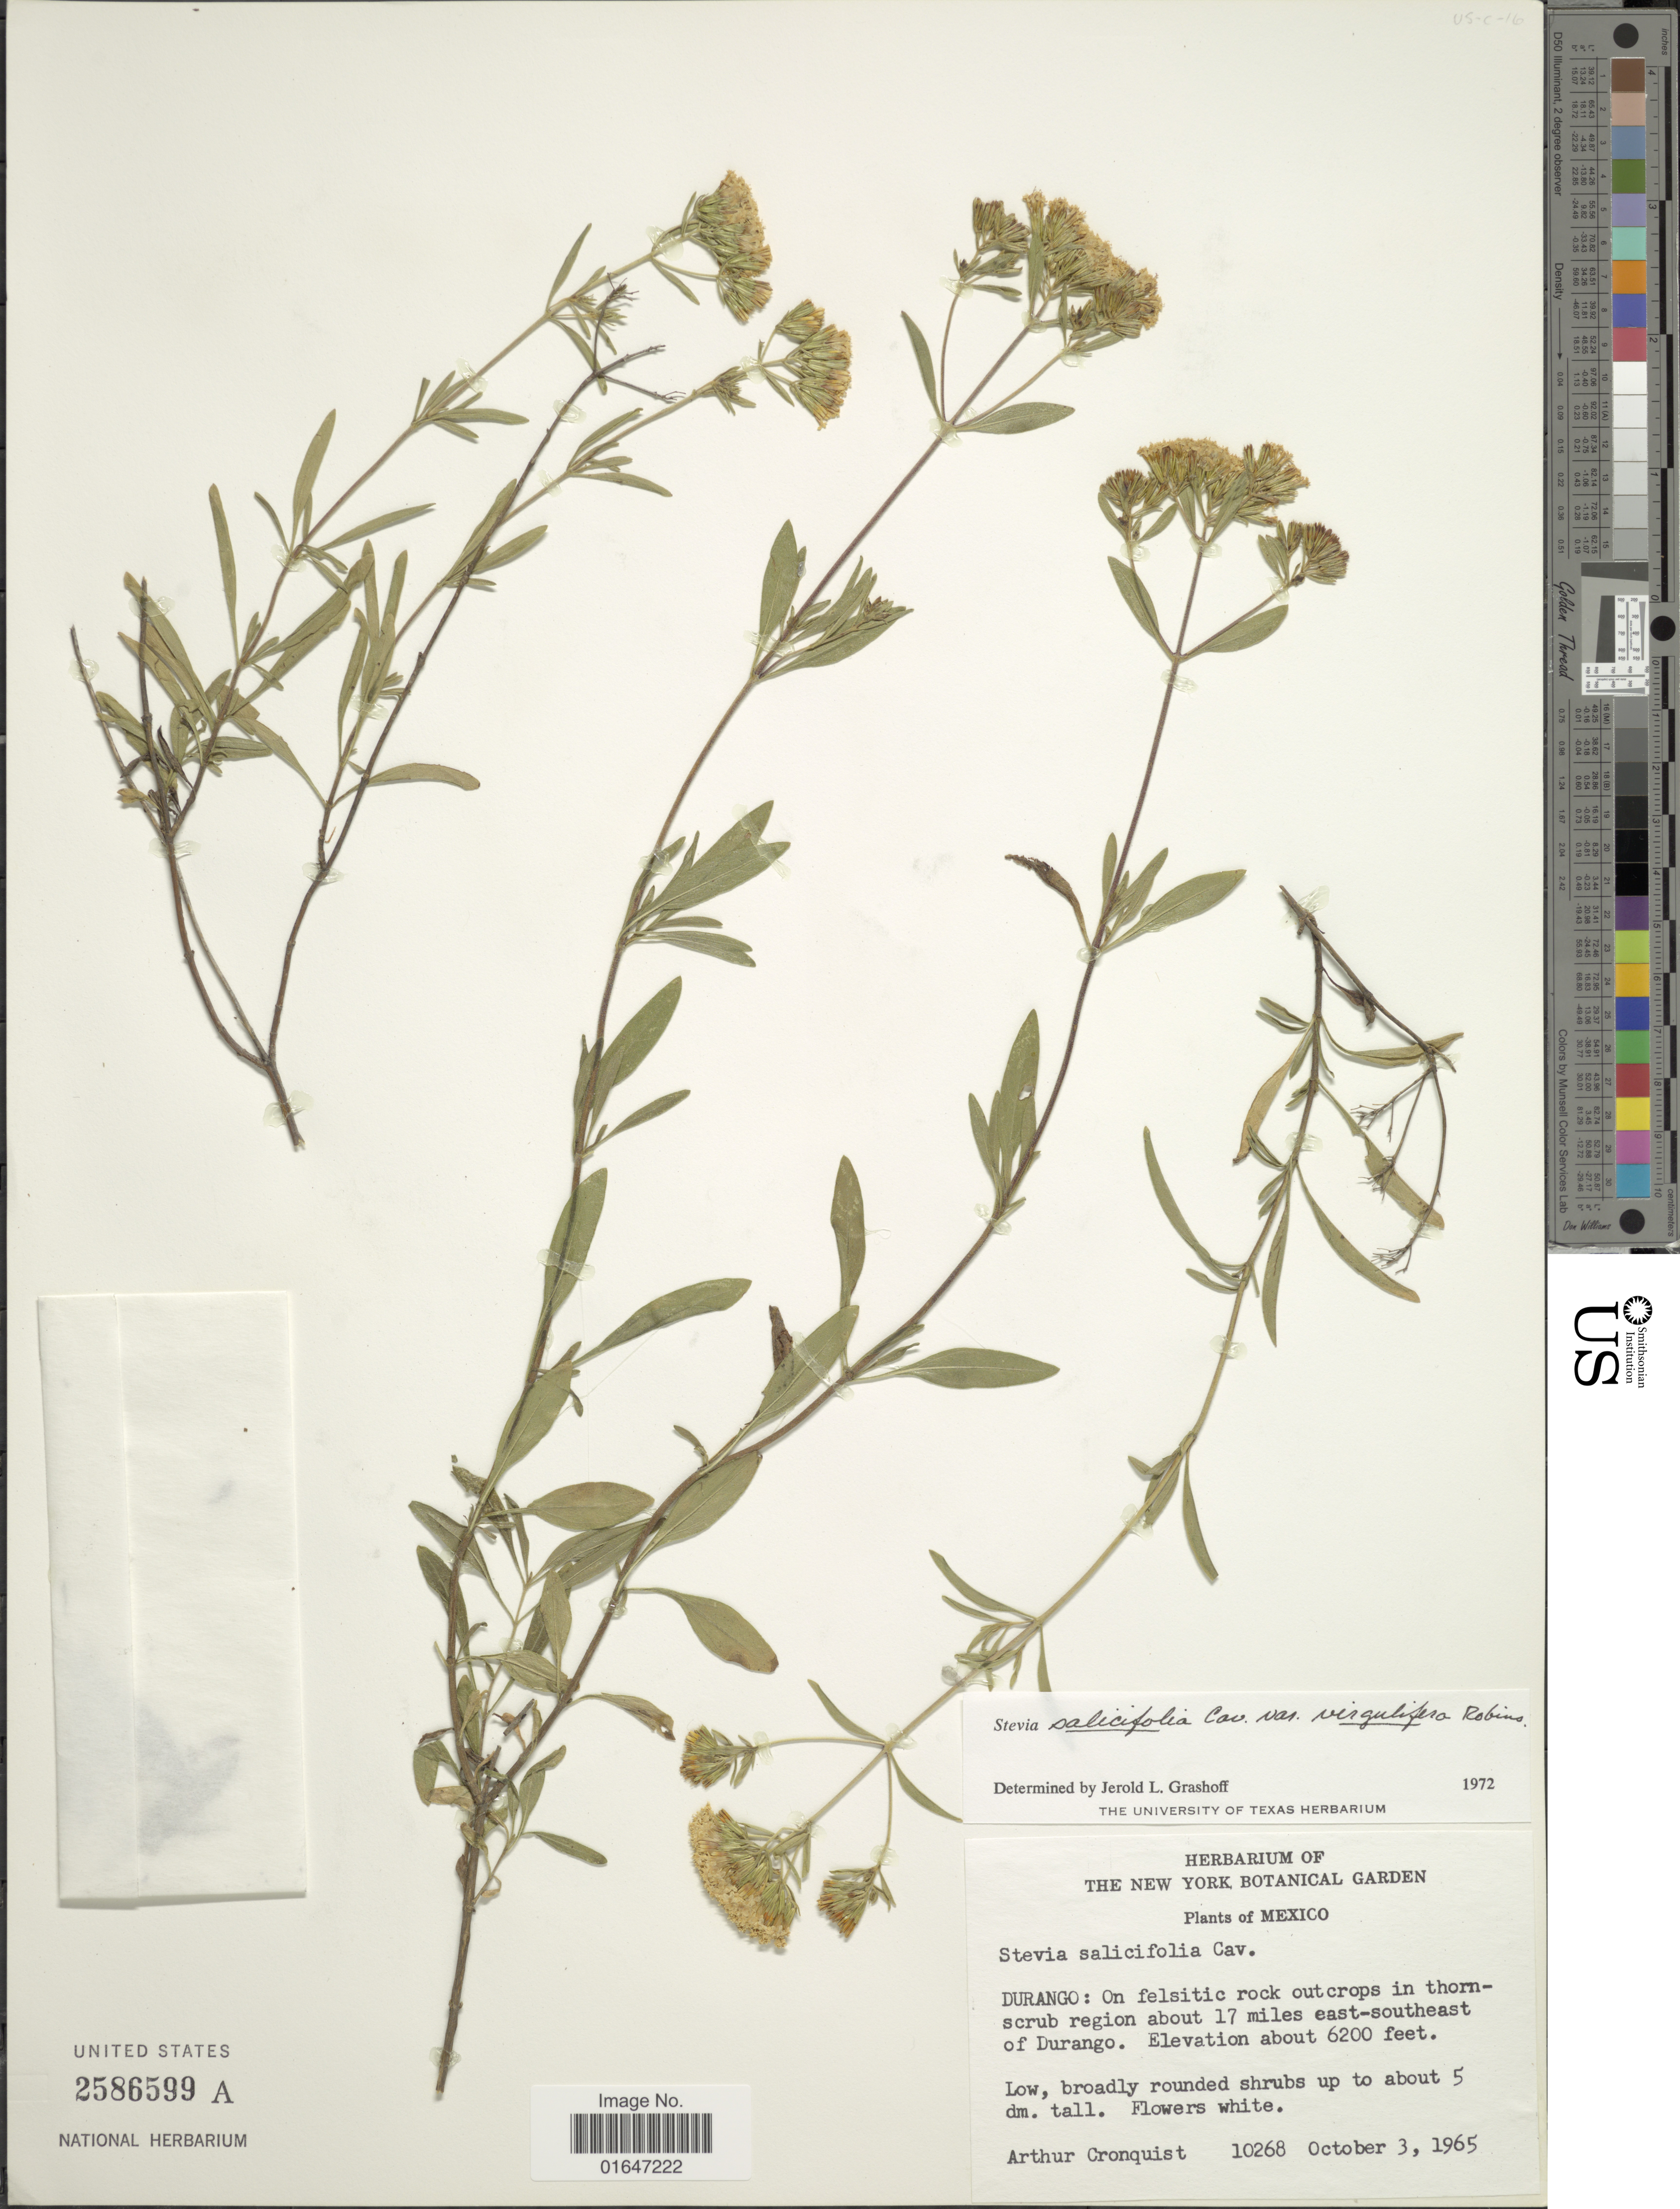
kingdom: Plantae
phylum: Tracheophyta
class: Magnoliopsida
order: Asterales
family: Asteraceae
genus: Stevia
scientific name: Stevia salicifolia var. virgulifera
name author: B.L. Rob.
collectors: A. J. Cronquist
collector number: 10268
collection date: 1965-10-03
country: Mexico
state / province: Durango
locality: On Felsitic rock outcrops in torn srub region about 17 miles east - southeast of Durango.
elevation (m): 1890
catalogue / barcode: US 2586599A